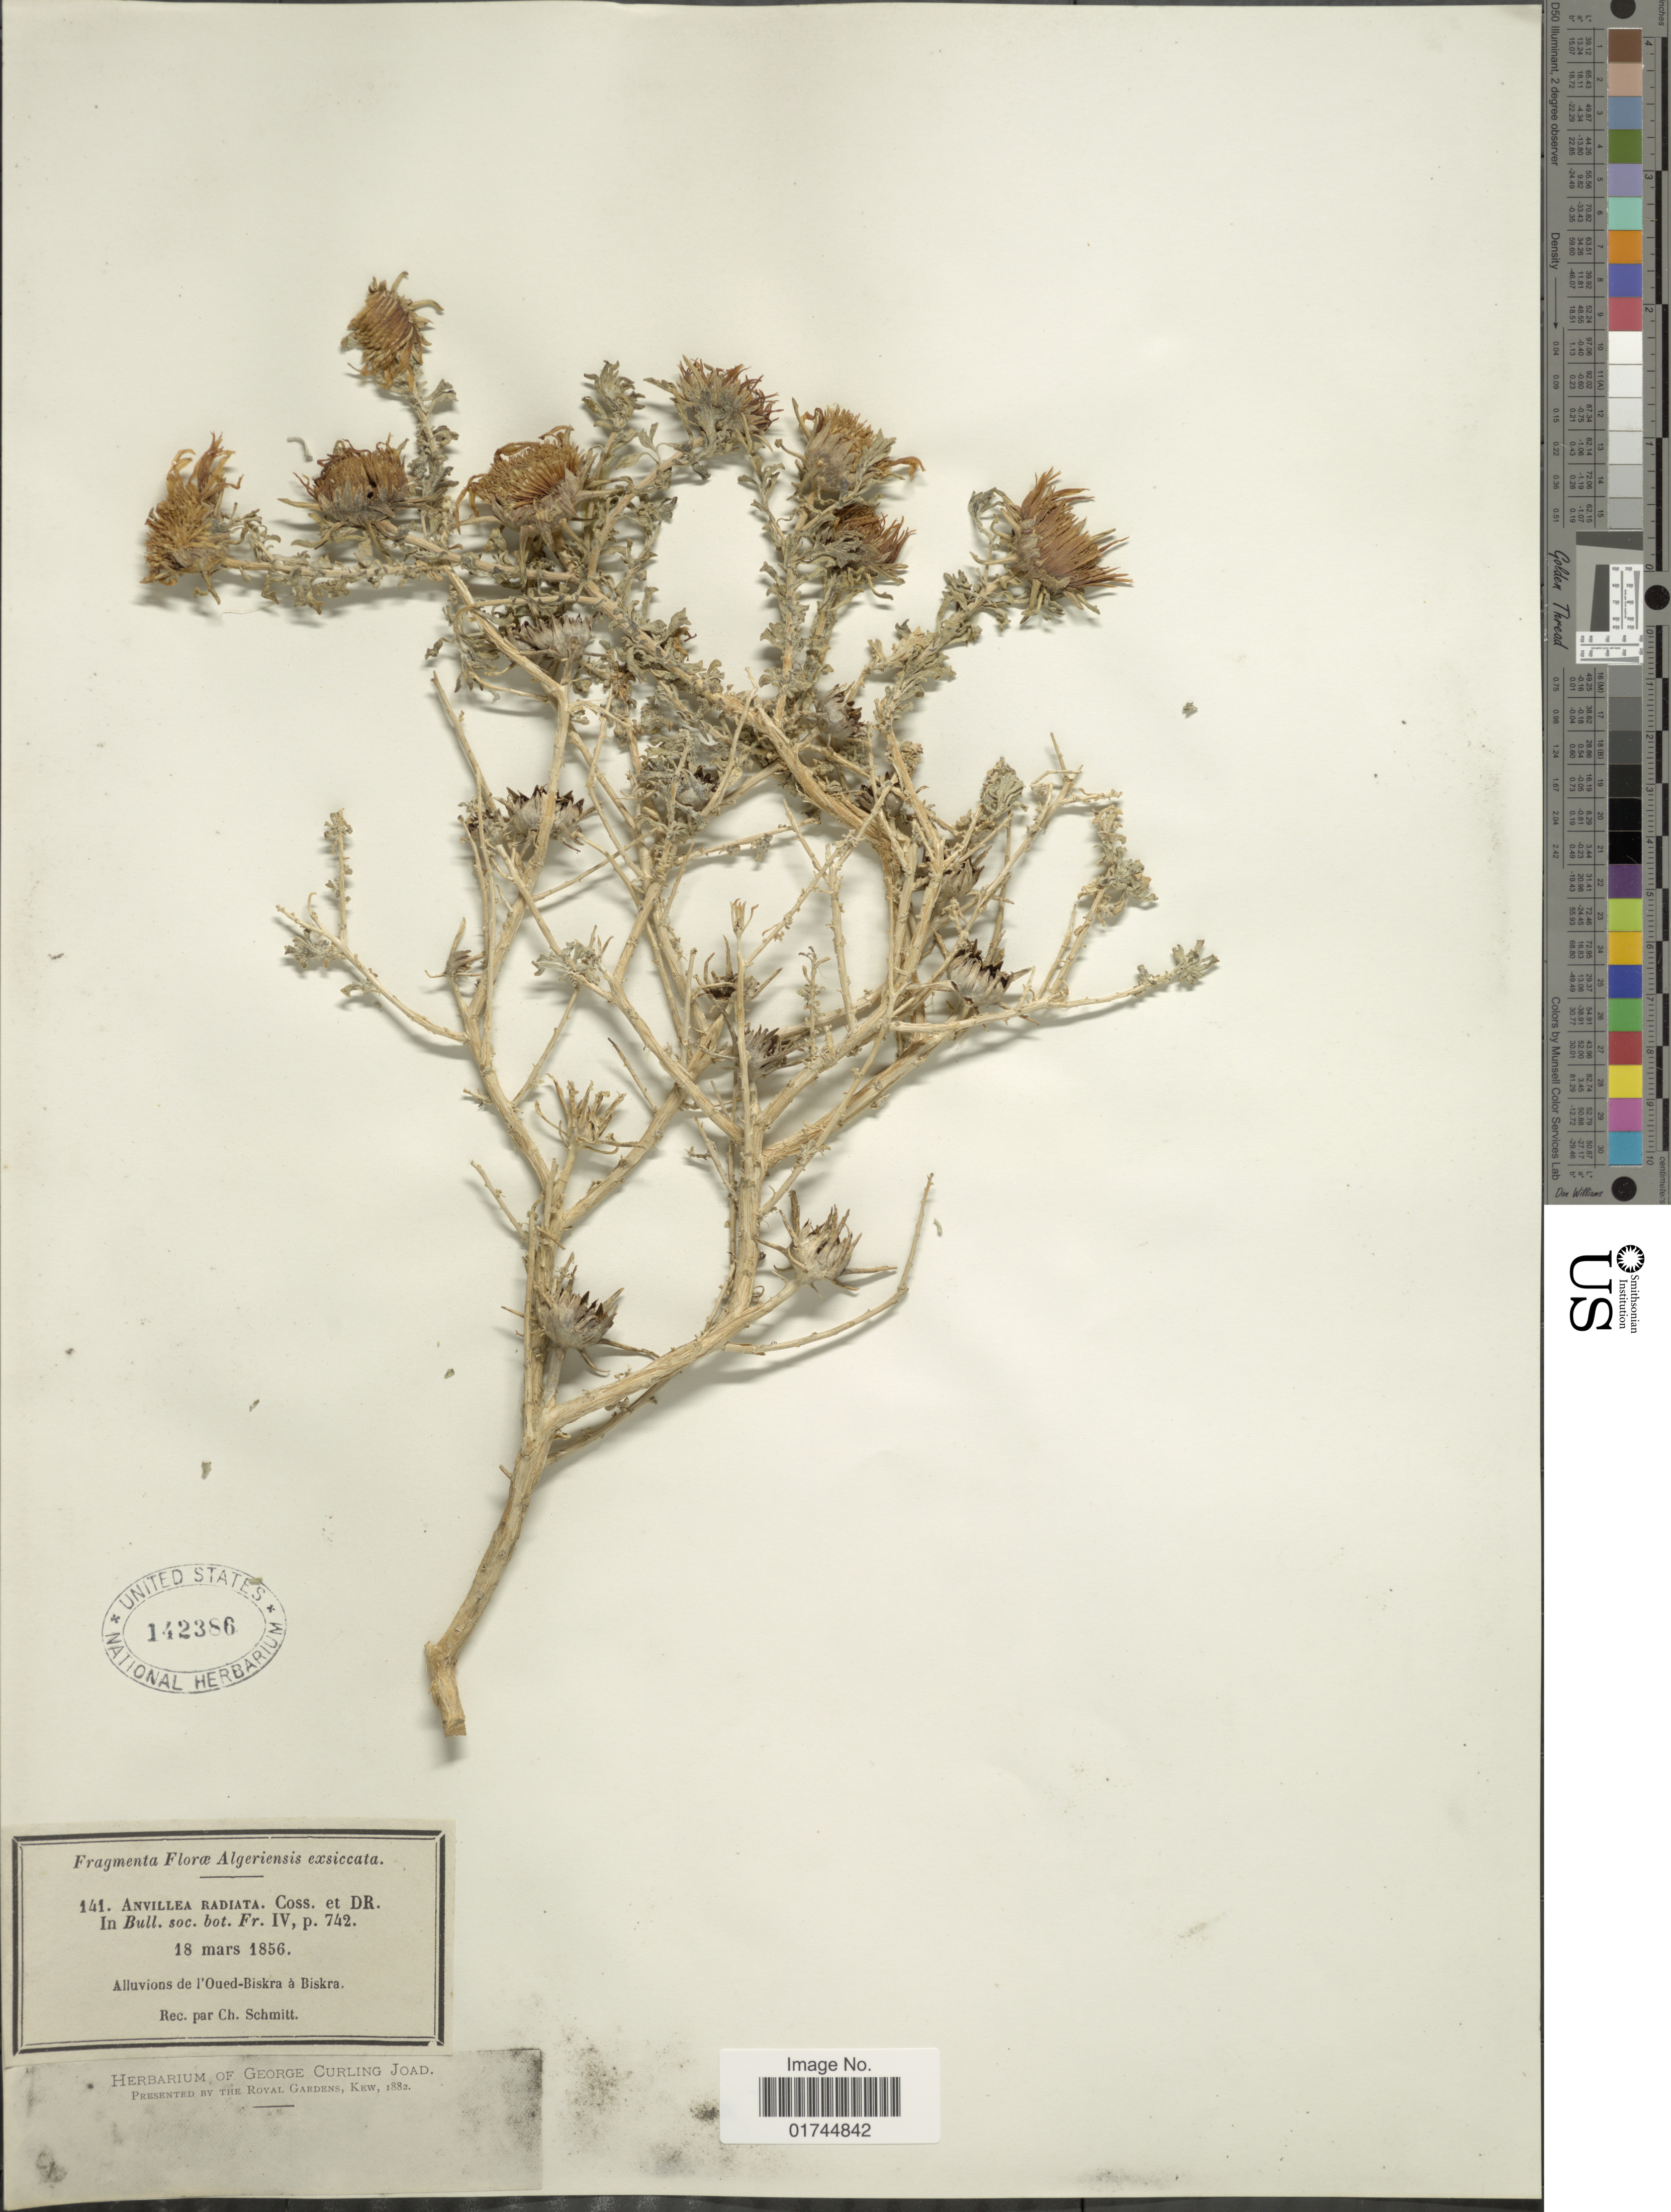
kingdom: Plantae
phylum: Tracheophyta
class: Magnoliopsida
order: Asterales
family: Asteraceae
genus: Anvillea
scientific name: Anvillea radiata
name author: Coss. & Durieu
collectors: C. Schmitt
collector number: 141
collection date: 1856-03-18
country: Algeria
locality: Algeriensis, Alluvions de I'Oued-Biskra a Biskra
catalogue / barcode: US 142386